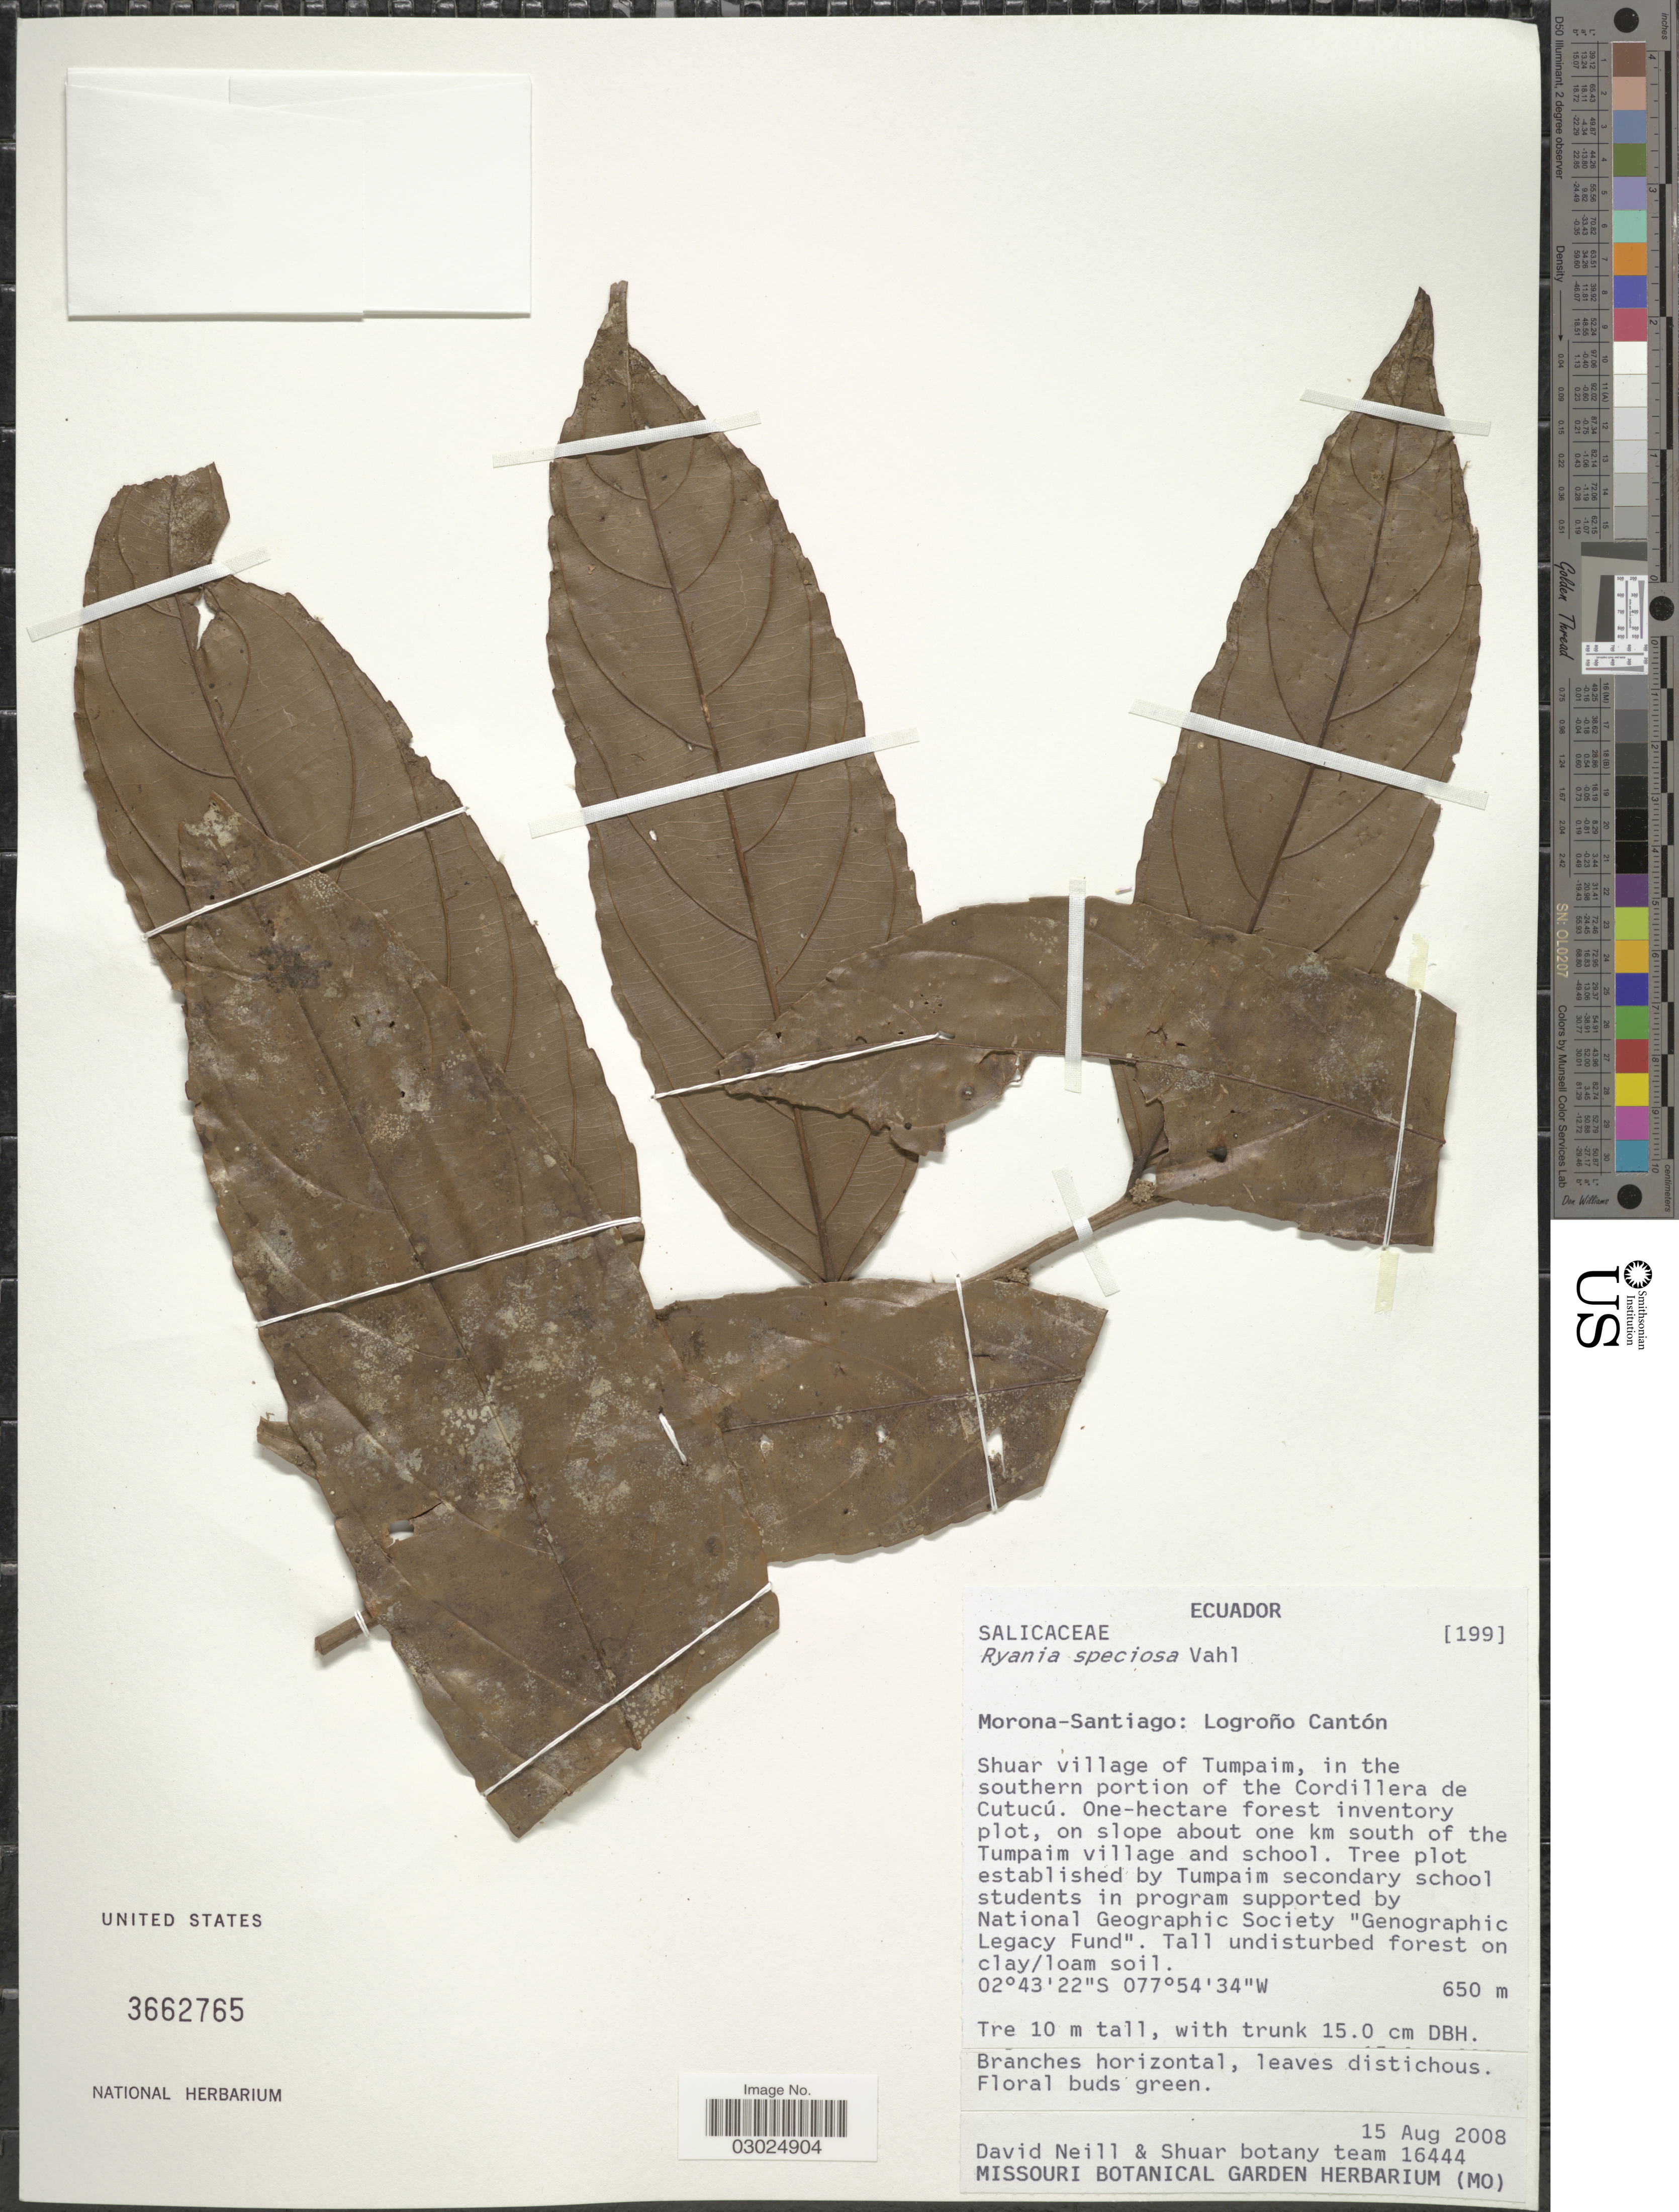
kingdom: Plantae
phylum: Tracheophyta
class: Magnoliopsida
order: Malpighiales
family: Salicaceae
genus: Ryania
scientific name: Ryania speciosa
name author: Vahl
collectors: D. Neill & Shuar botany team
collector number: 16444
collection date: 2008-08-15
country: Ecuador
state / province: Morona-Santiago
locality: Morona-Santiago: Logroño Cantón. Shuar village of Tumpaim, in the southern portion of the Cordillera de Cutucú.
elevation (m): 650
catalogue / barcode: US 3662765